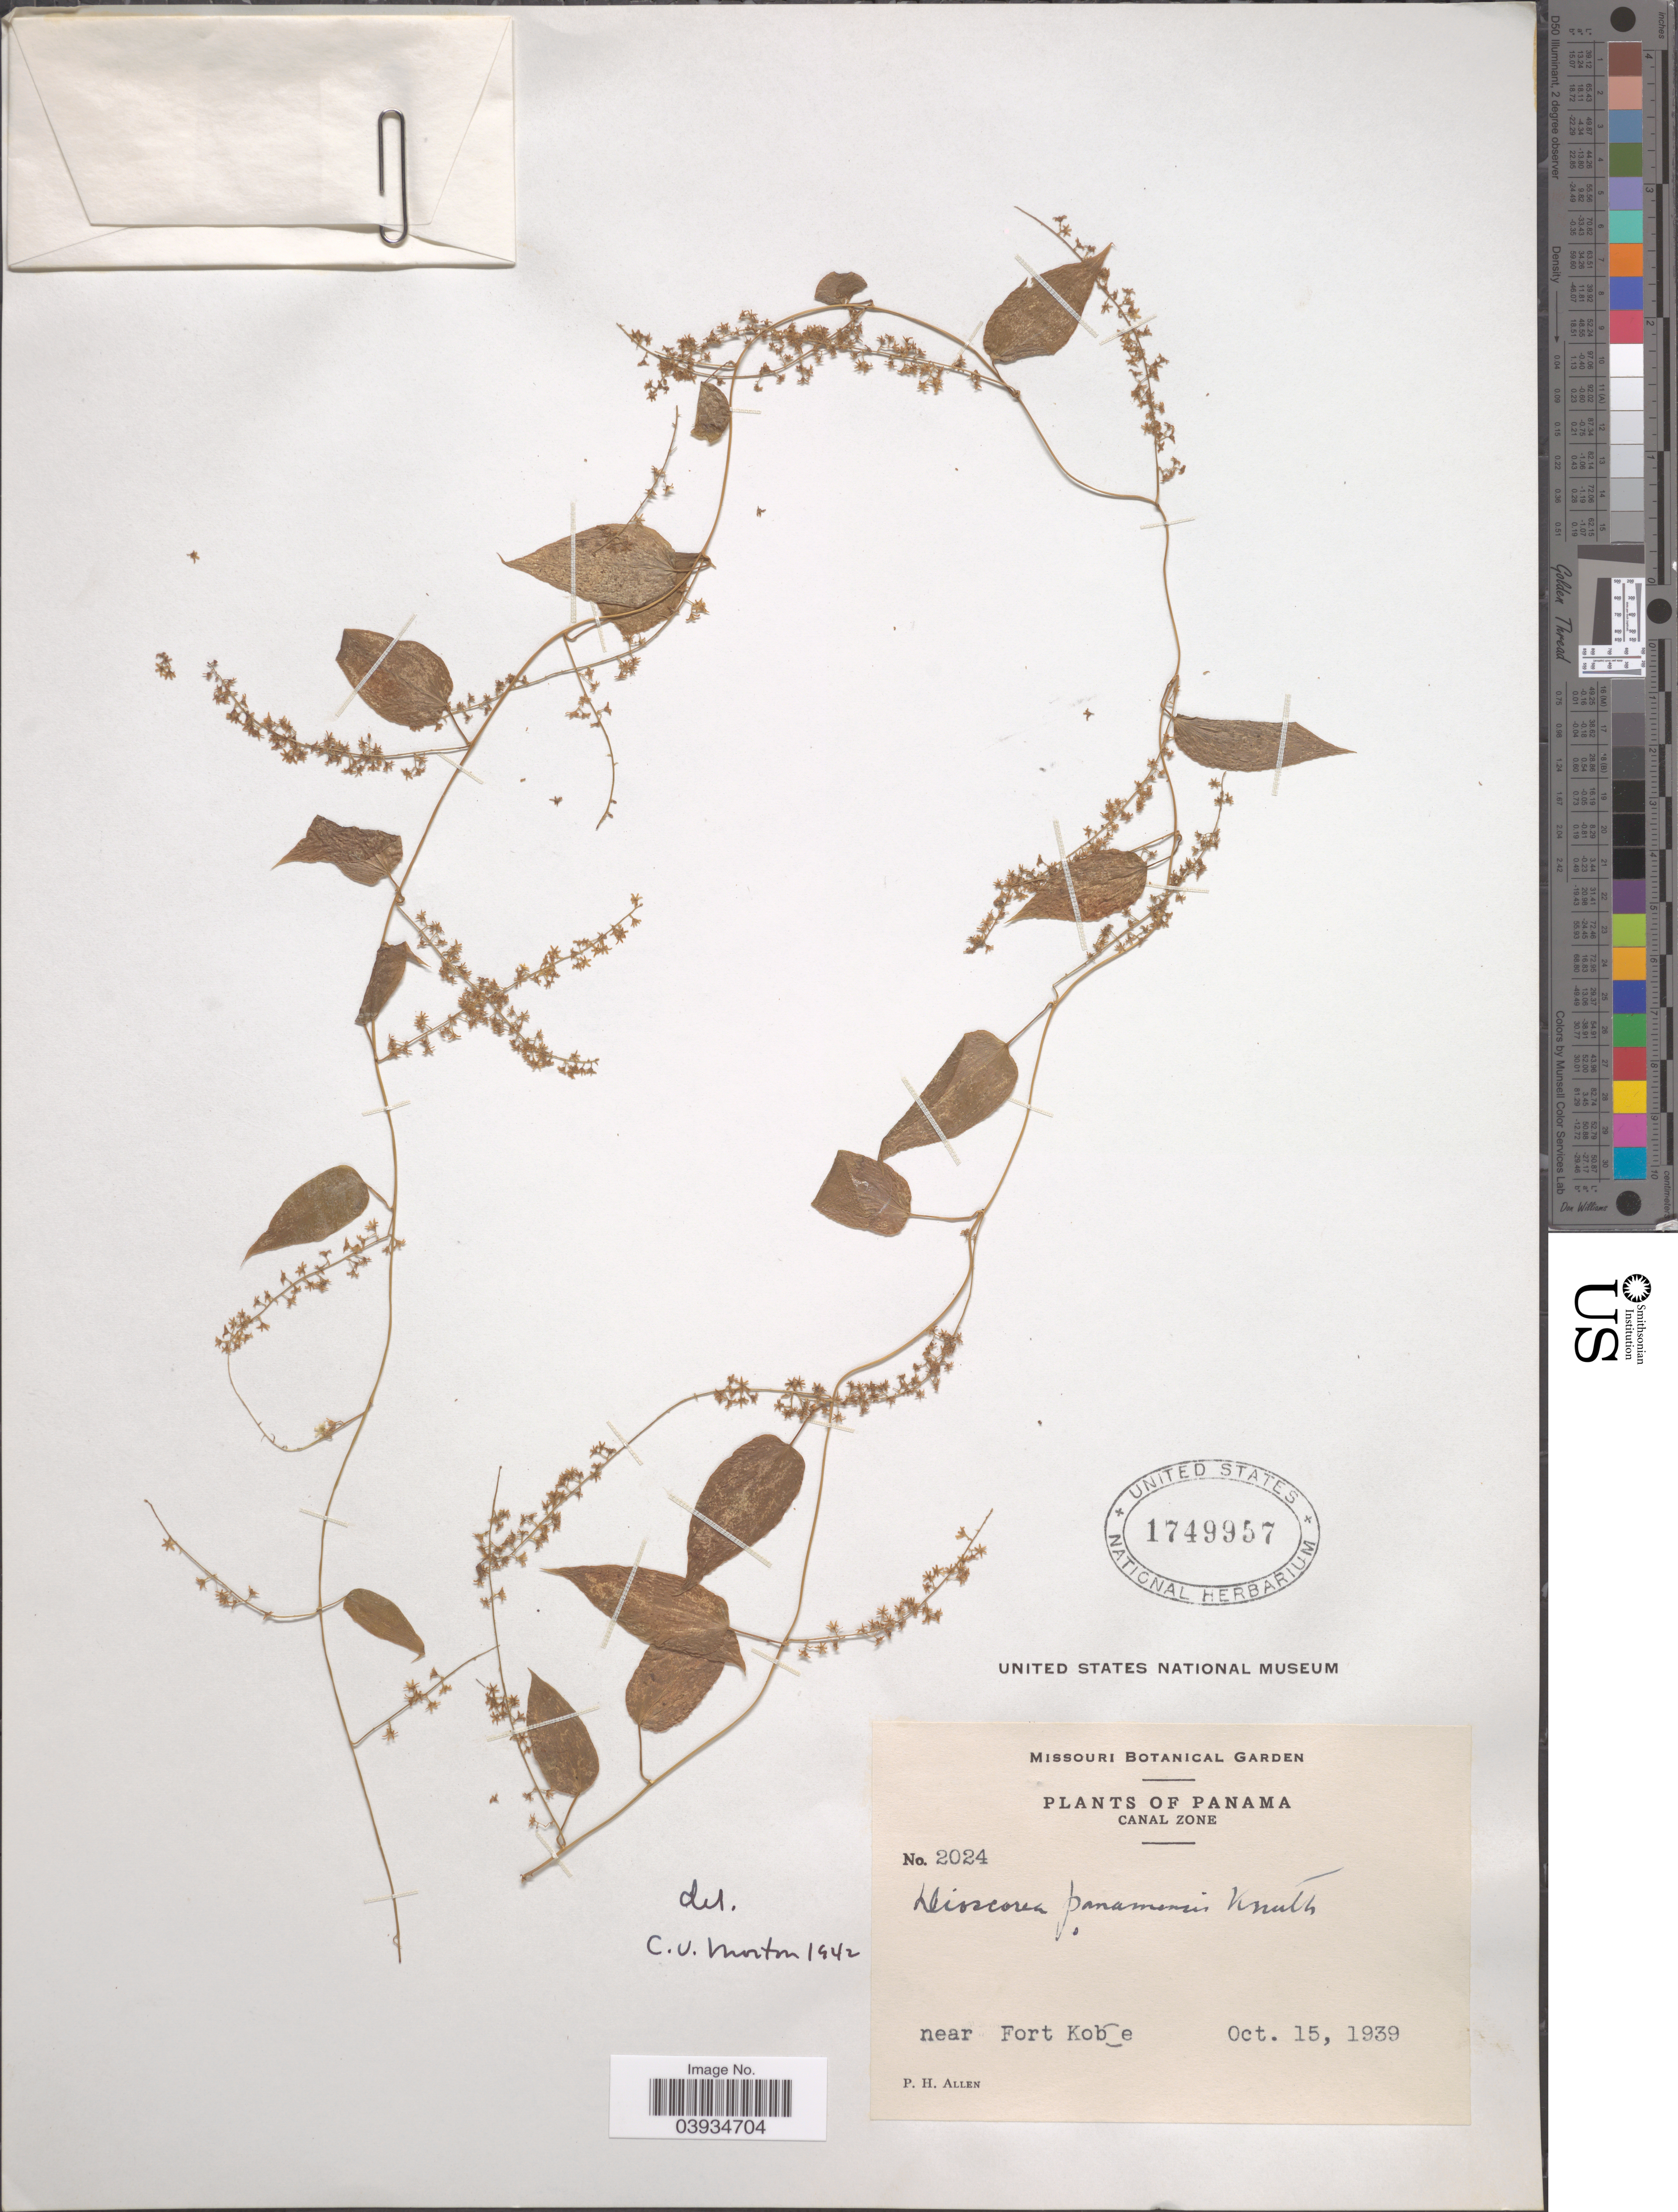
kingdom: Plantae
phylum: Tracheophyta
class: Liliopsida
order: Dioscoreales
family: Dioscoreaceae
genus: Dioscorea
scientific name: Dioscorea panamensis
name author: R. Knuth in Engl.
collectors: P. H. Allen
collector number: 2024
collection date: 1939-10-15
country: Panama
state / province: Colón / Panamá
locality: Canal Zone. Near Fort Kobe.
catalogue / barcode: US 1749957